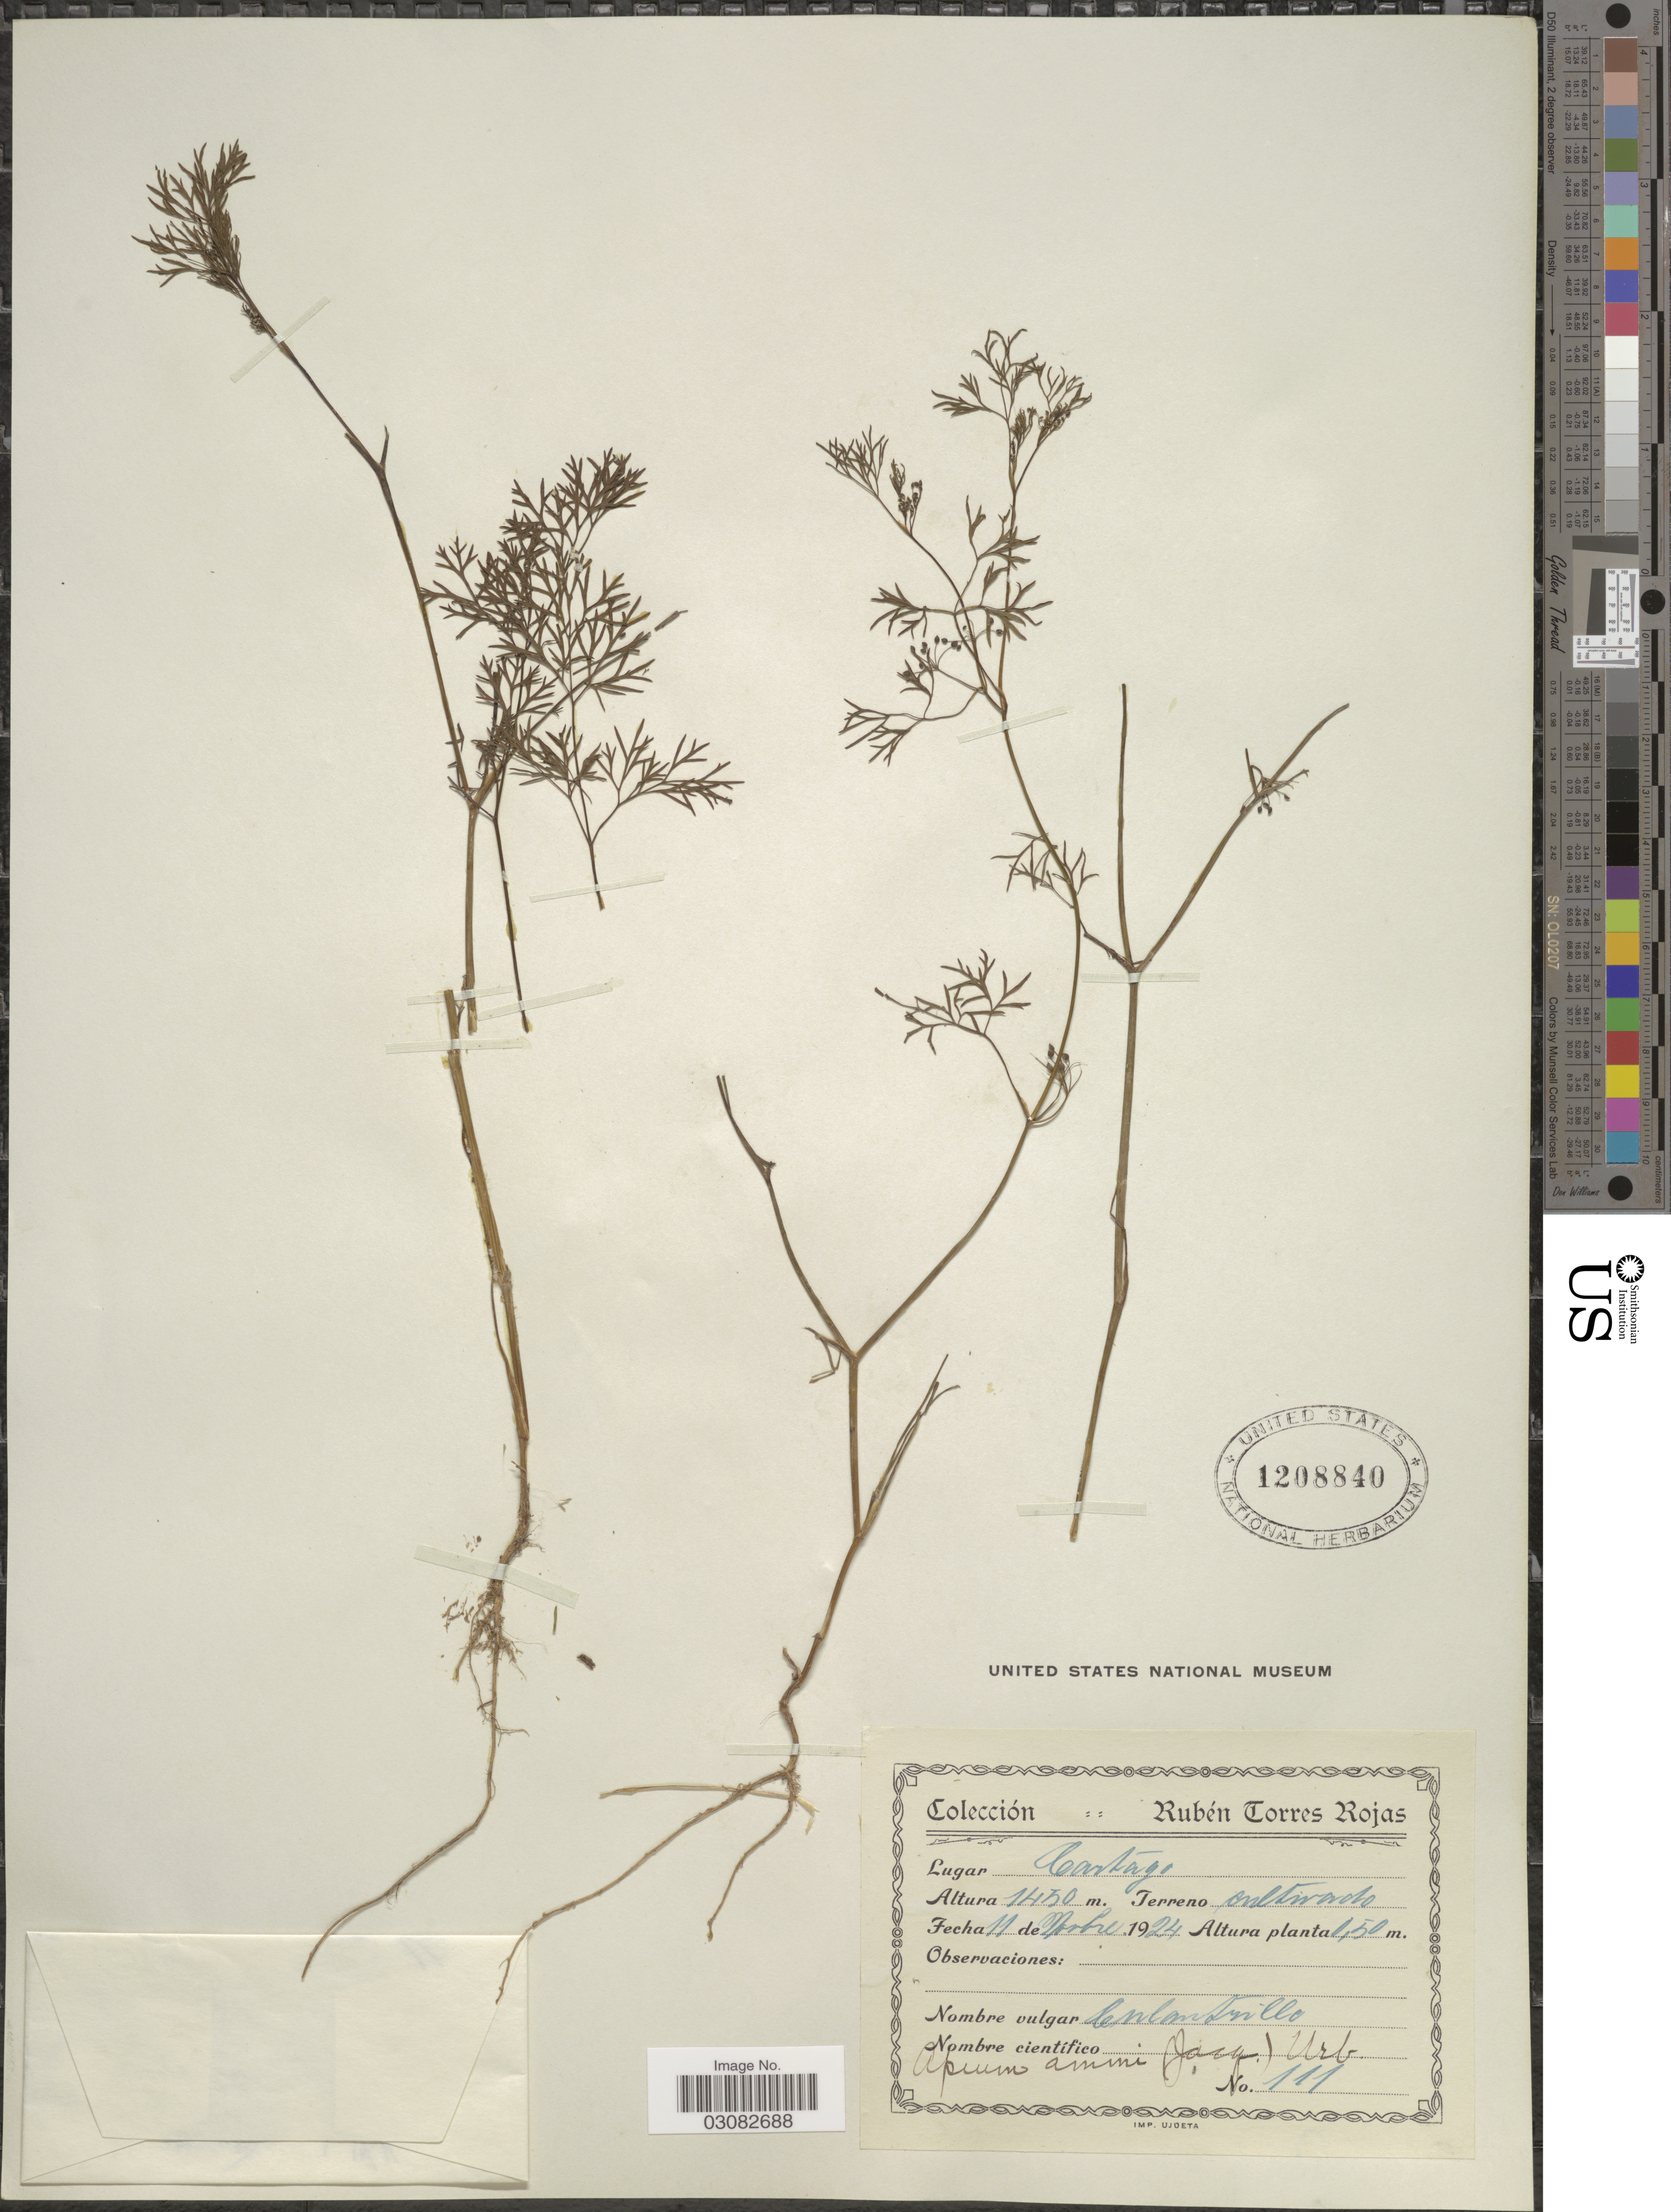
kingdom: Plantae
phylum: Tracheophyta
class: Magnoliopsida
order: Apiales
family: Apiaceae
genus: Apium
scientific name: Apium ammi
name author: (Jacq.) Urb.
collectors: R. Torres Rojas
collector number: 111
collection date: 1924-11-11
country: Costa Rica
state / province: Cartago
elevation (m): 1450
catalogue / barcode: US 1208840